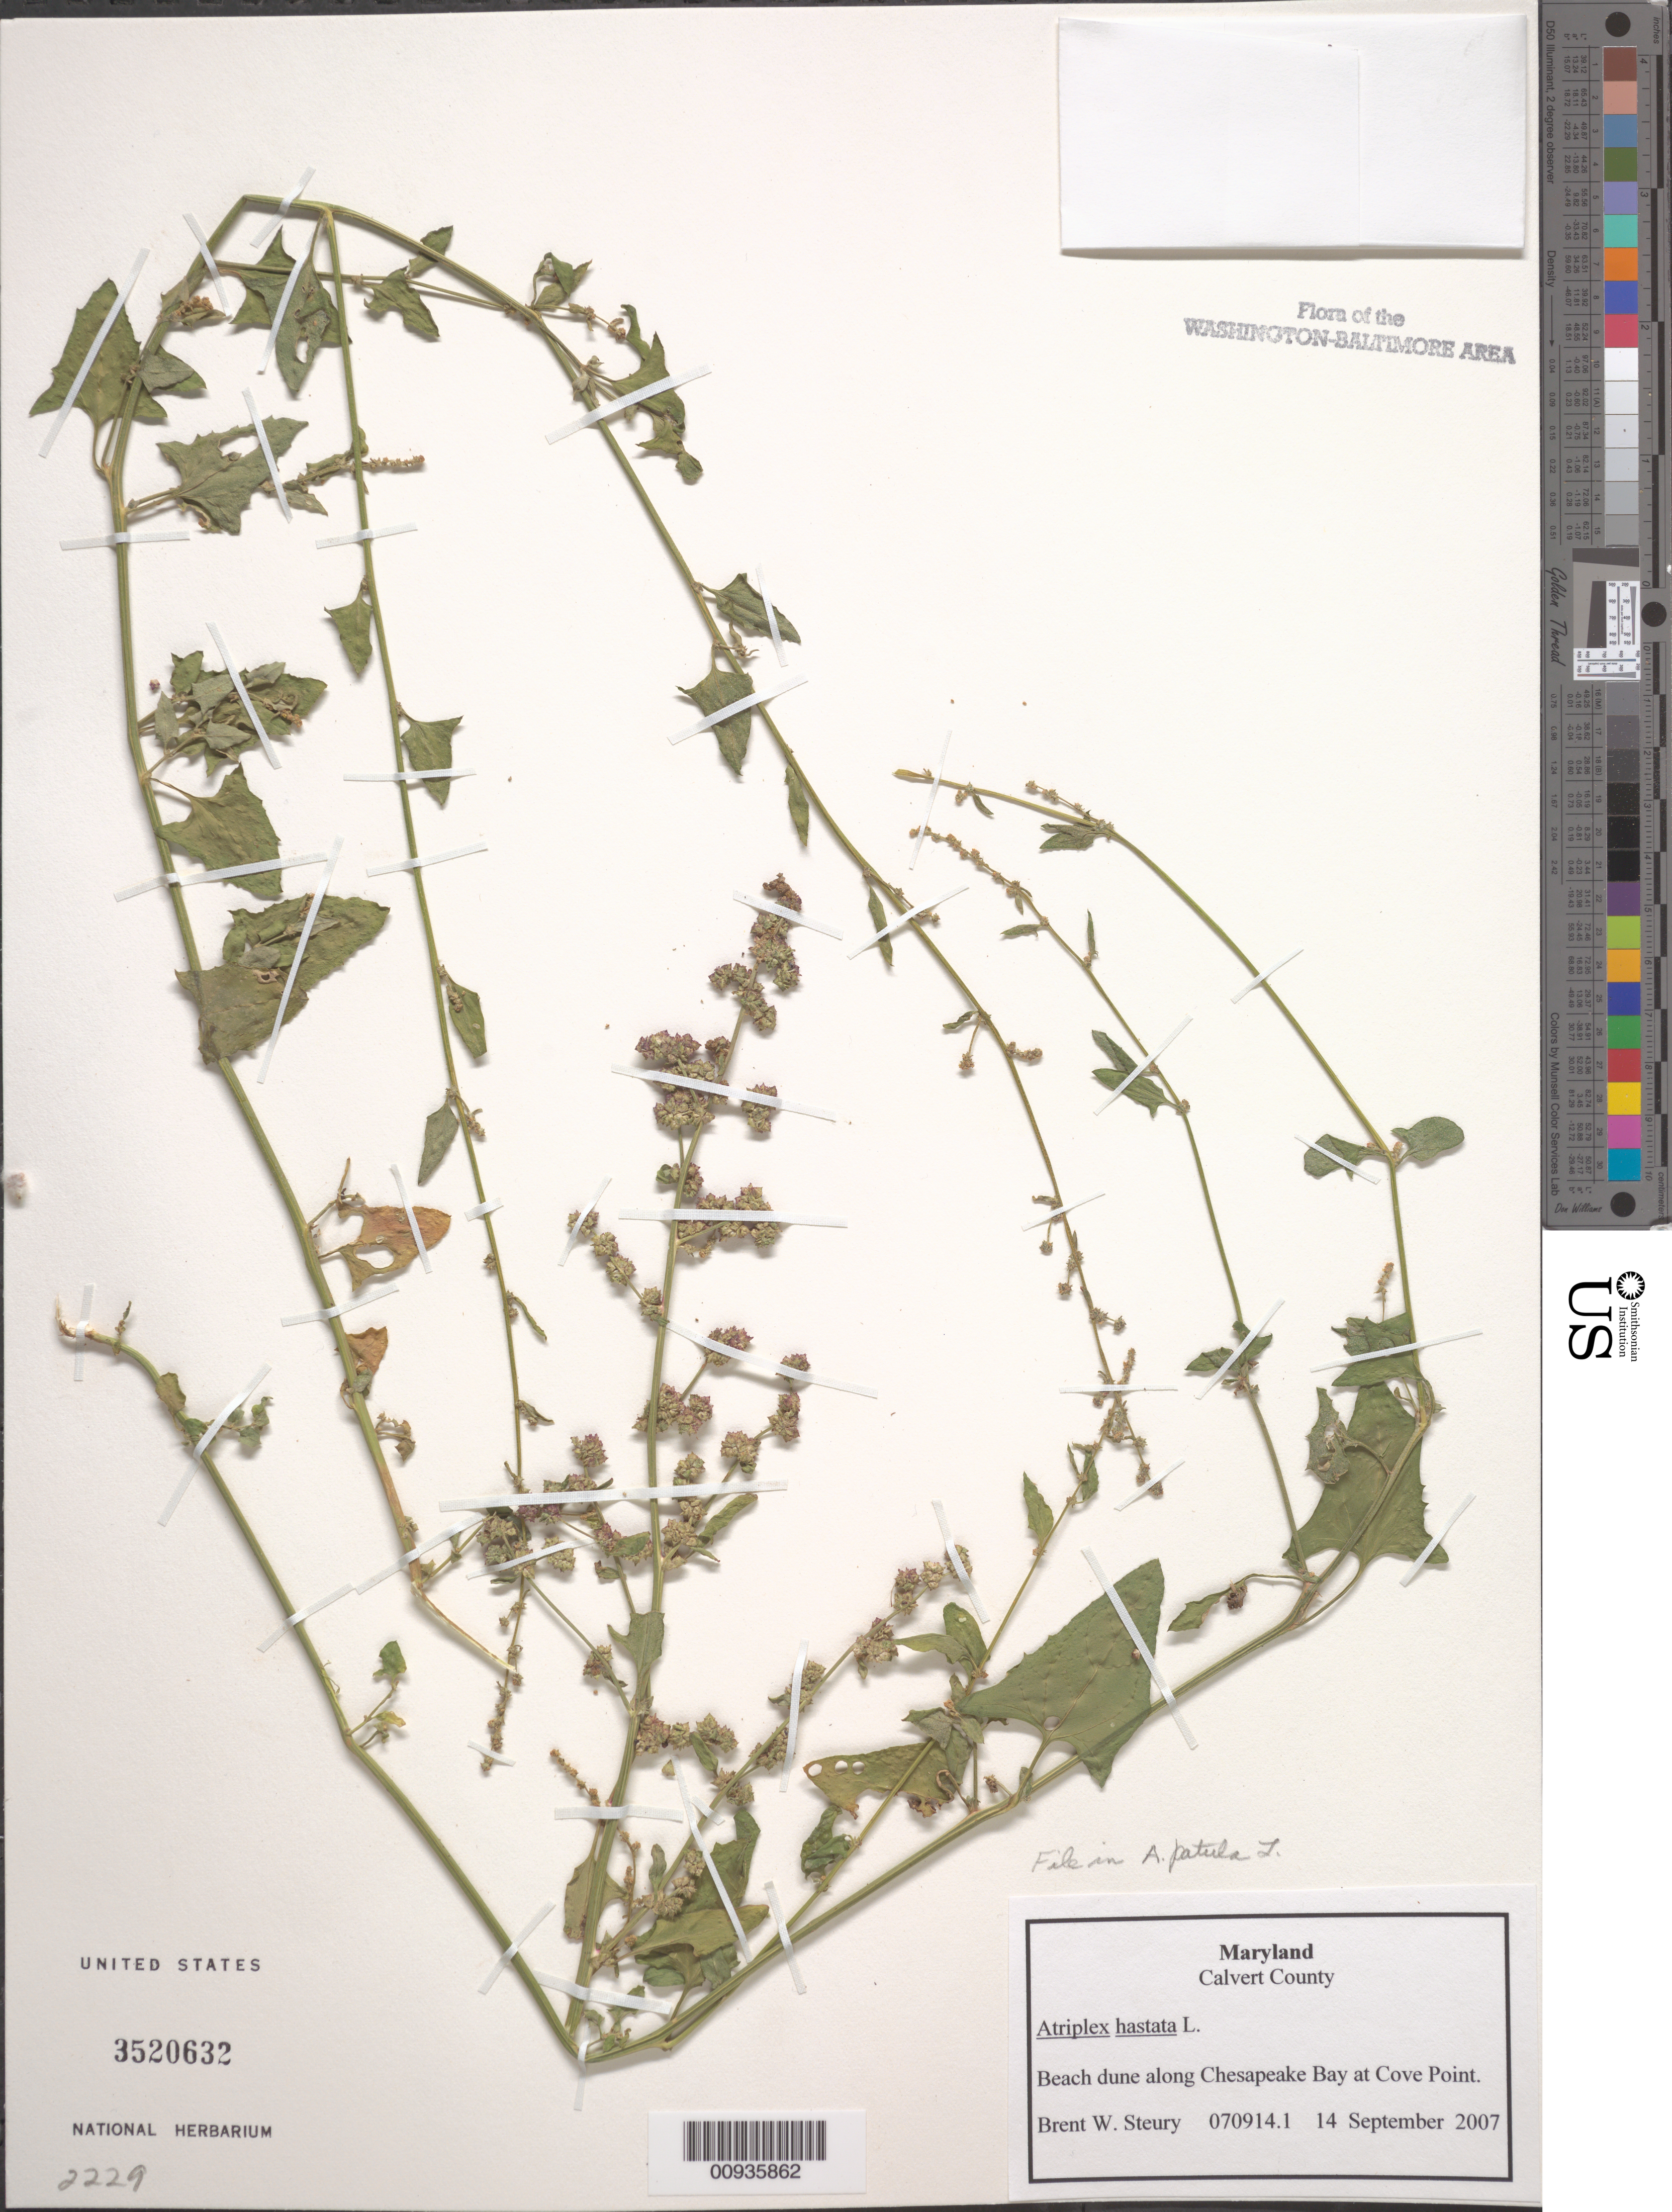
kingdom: Plantae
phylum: Tracheophyta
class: Magnoliopsida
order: Caryophyllales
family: Amaranthaceae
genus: Atriplex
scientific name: Atriplex patula var. hastata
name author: (L.) A. Gray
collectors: B. Steury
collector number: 070914.1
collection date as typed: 14 September 2007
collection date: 2007-09-14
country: United States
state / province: Maryland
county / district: Calvert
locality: Along Chesapeake Bay at Cove Point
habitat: beach dune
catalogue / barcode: US 3520632